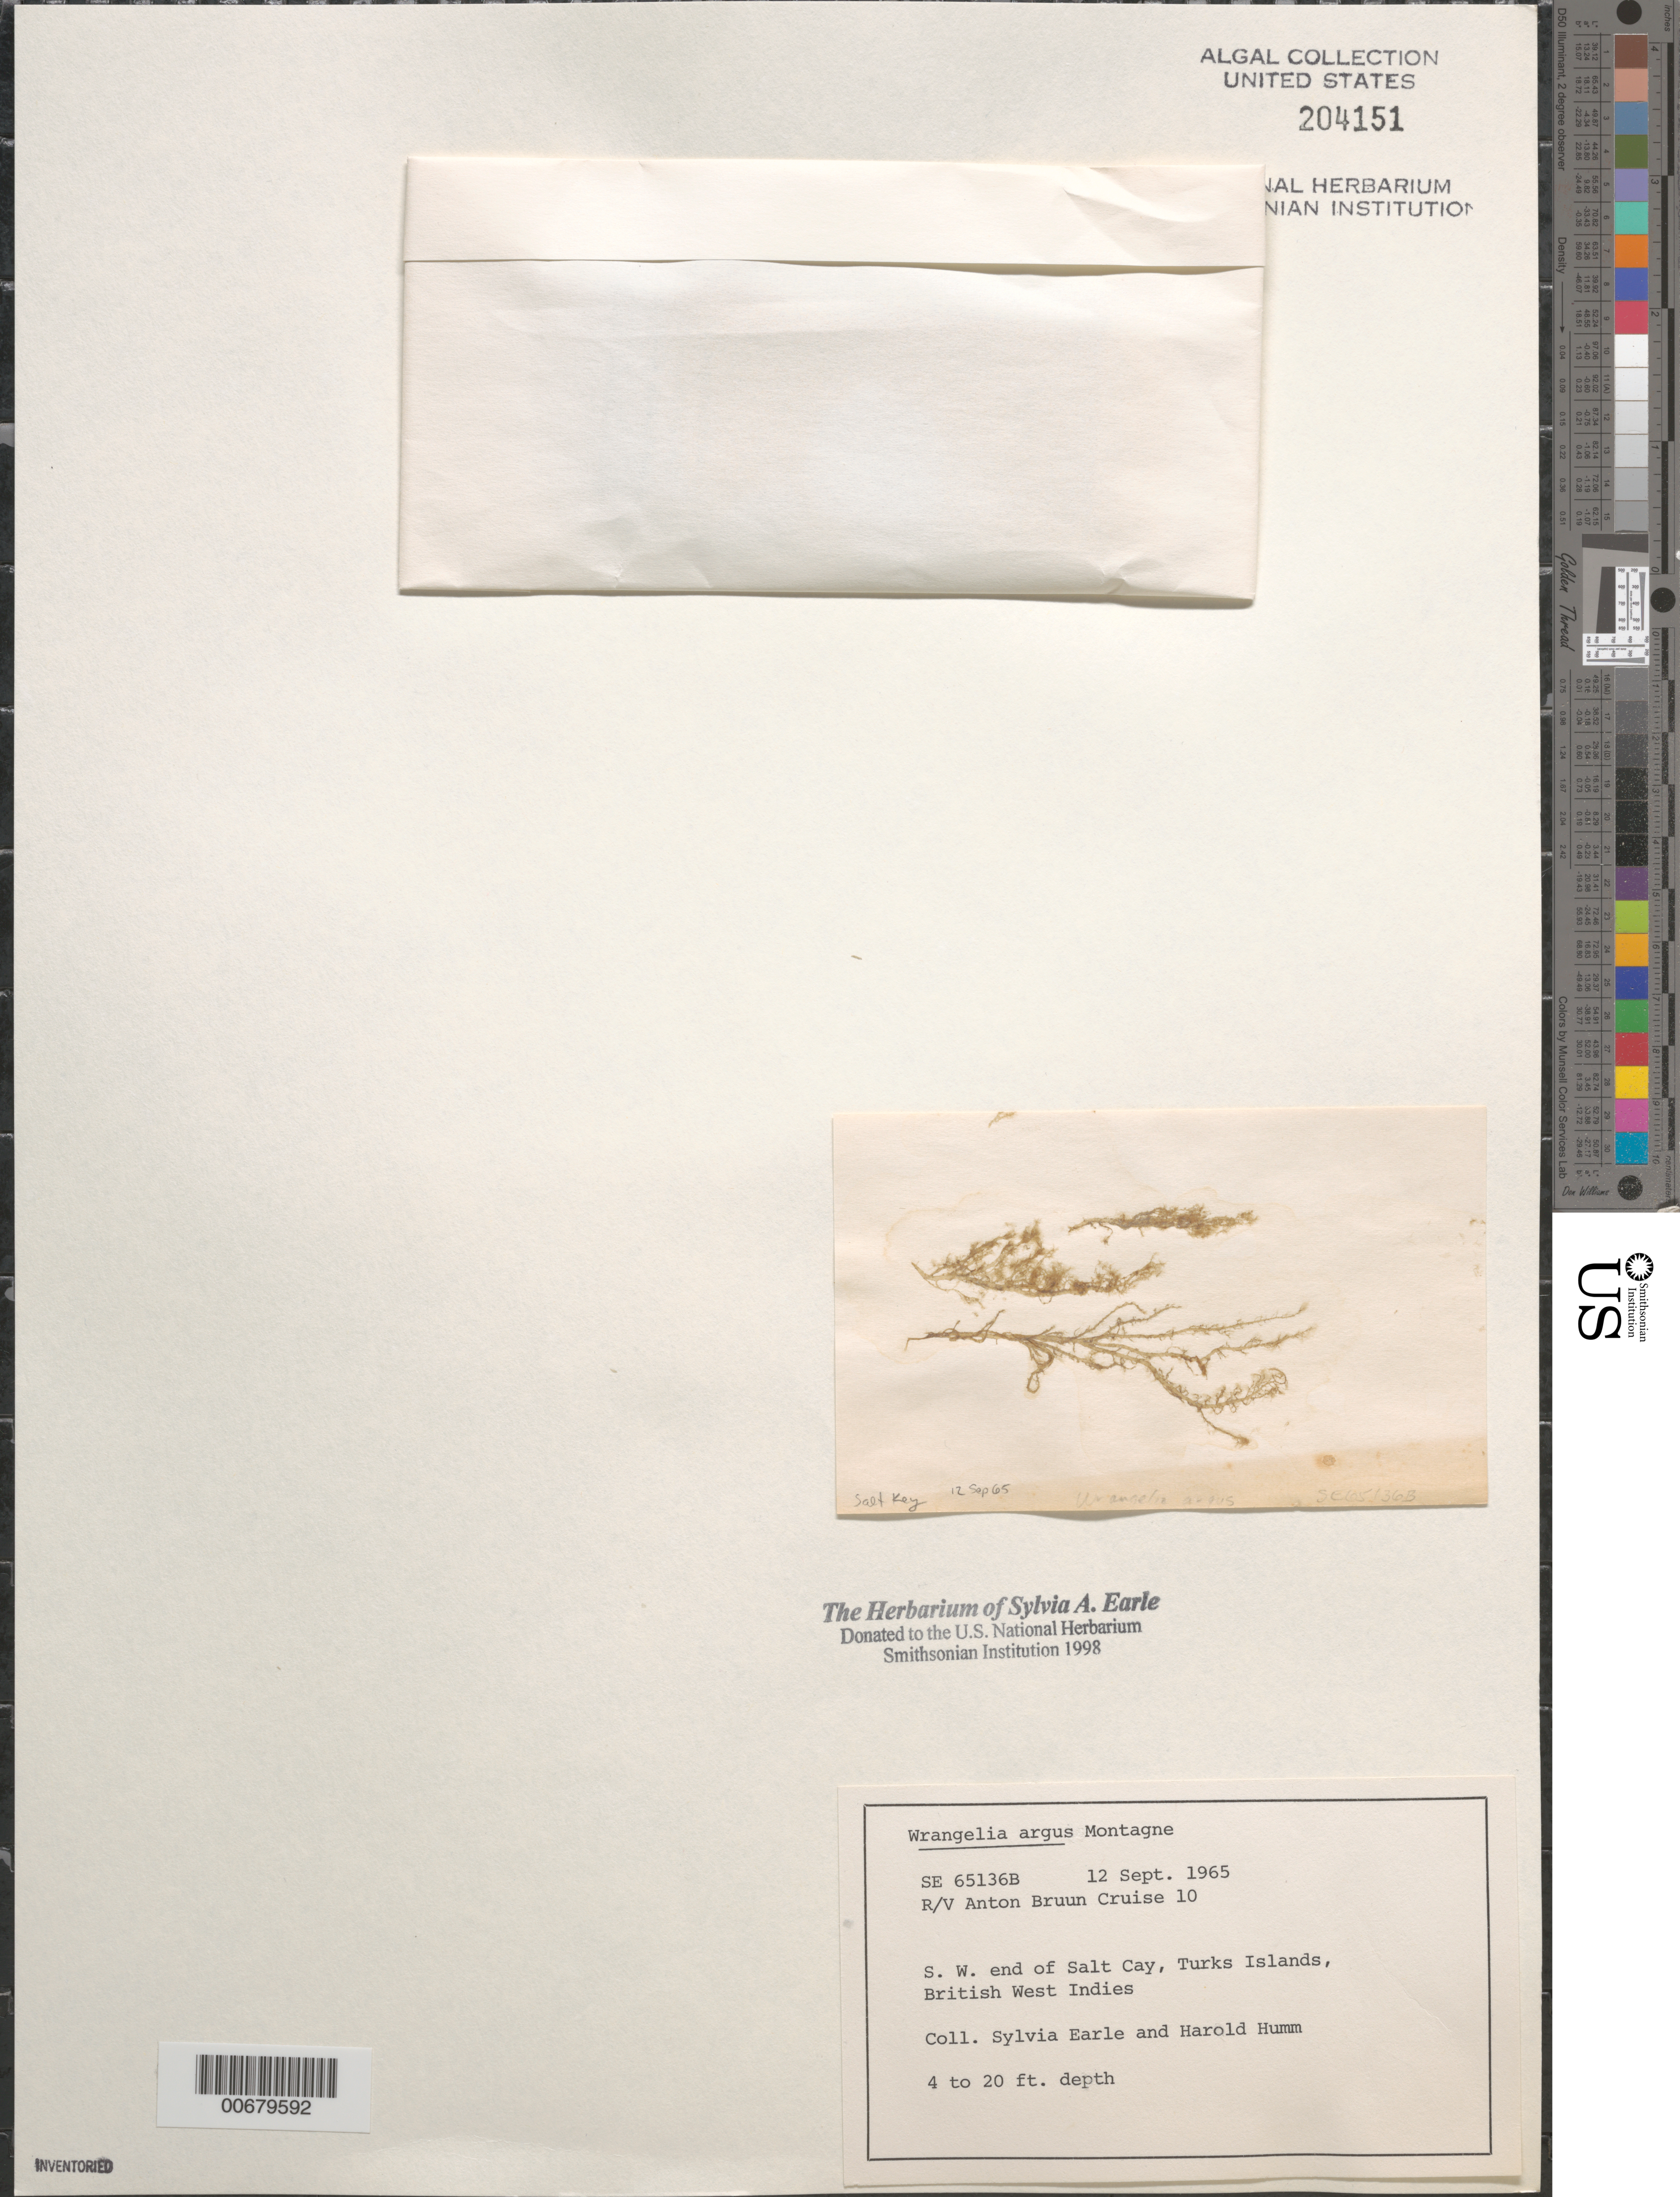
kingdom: Plantae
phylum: Rhodophyta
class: Florideophyceae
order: Ceramiales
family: Wrangeliaceae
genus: Wrangelia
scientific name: Wrangelia argus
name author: (Mont.) Mont.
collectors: S. A. Earle & H. J. Humm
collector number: SE 65136B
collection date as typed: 12 Sep 1965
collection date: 1965-09-12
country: Turks and Caicos Islands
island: Salt Cay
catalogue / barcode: US 204151